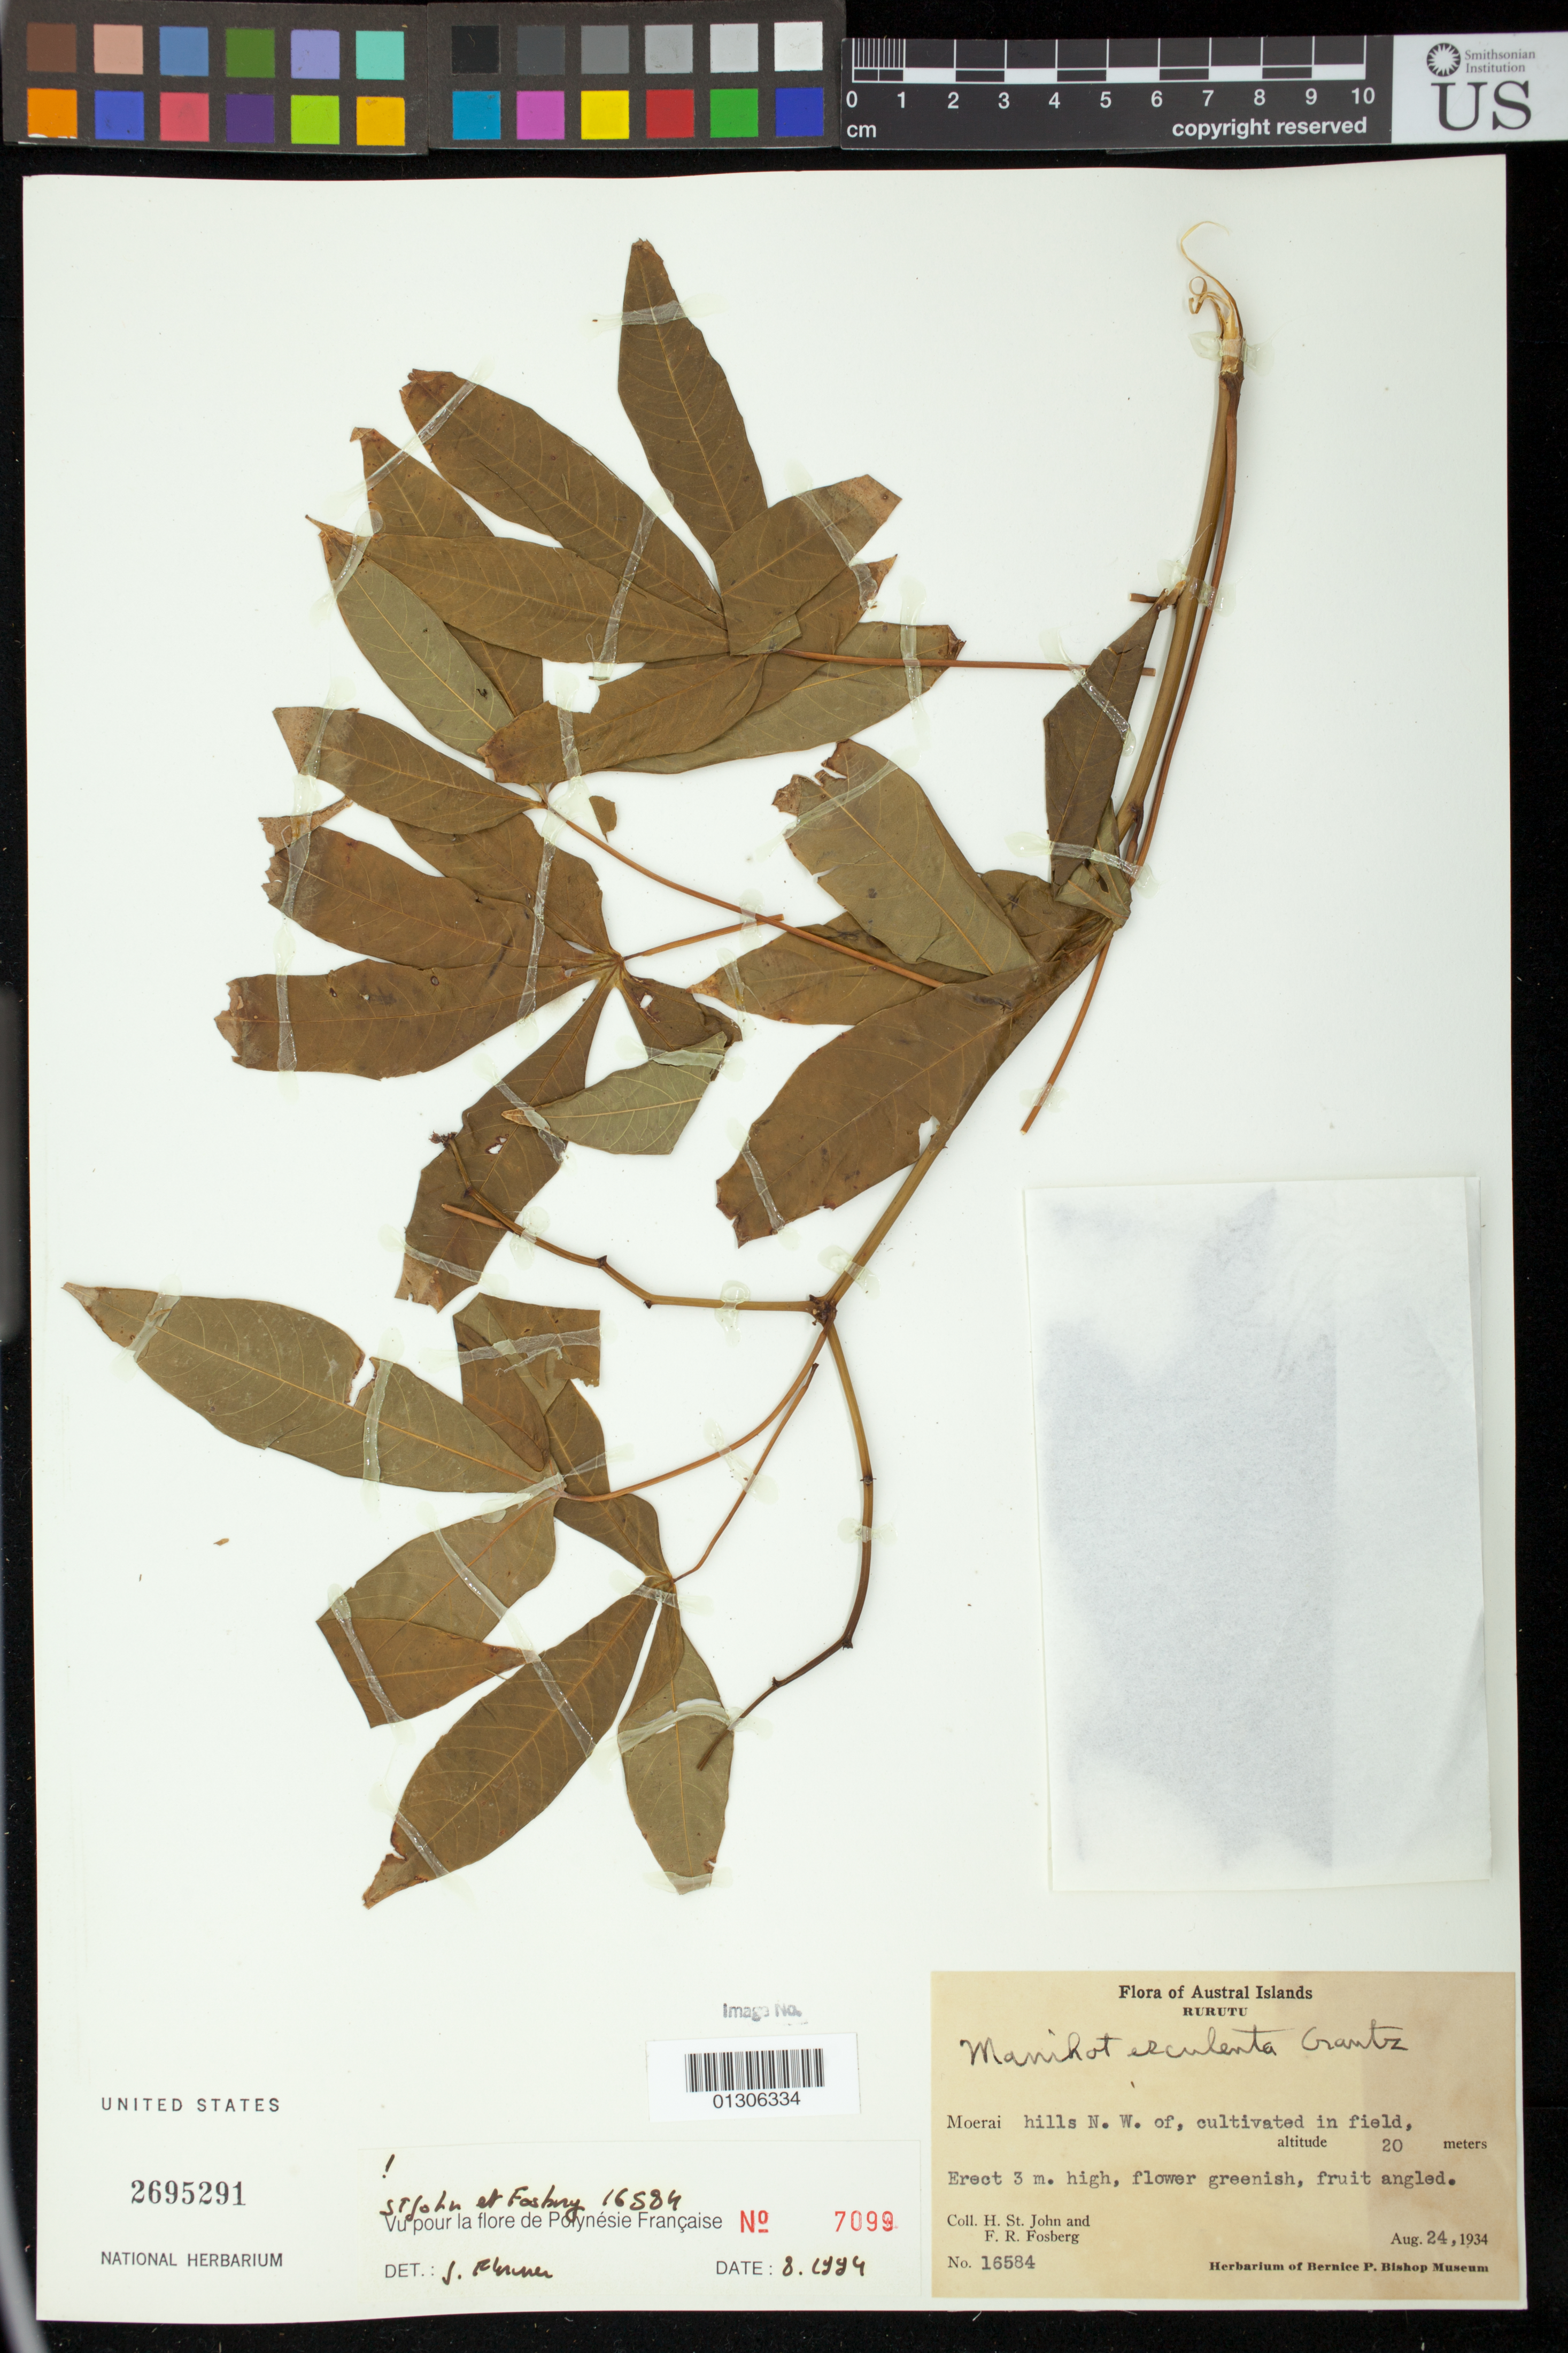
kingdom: Plantae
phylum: Tracheophyta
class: Magnoliopsida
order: Malpighiales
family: Euphorbiaceae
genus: Manihot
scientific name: Manihot esculenta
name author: Crantz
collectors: H. St. John & F. R. Fosberg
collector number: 16584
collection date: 1934-08-24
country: French Polynesia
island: Rurutu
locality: Rurutu, Moerai hills N. W. of,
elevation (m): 20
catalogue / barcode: US 2695291